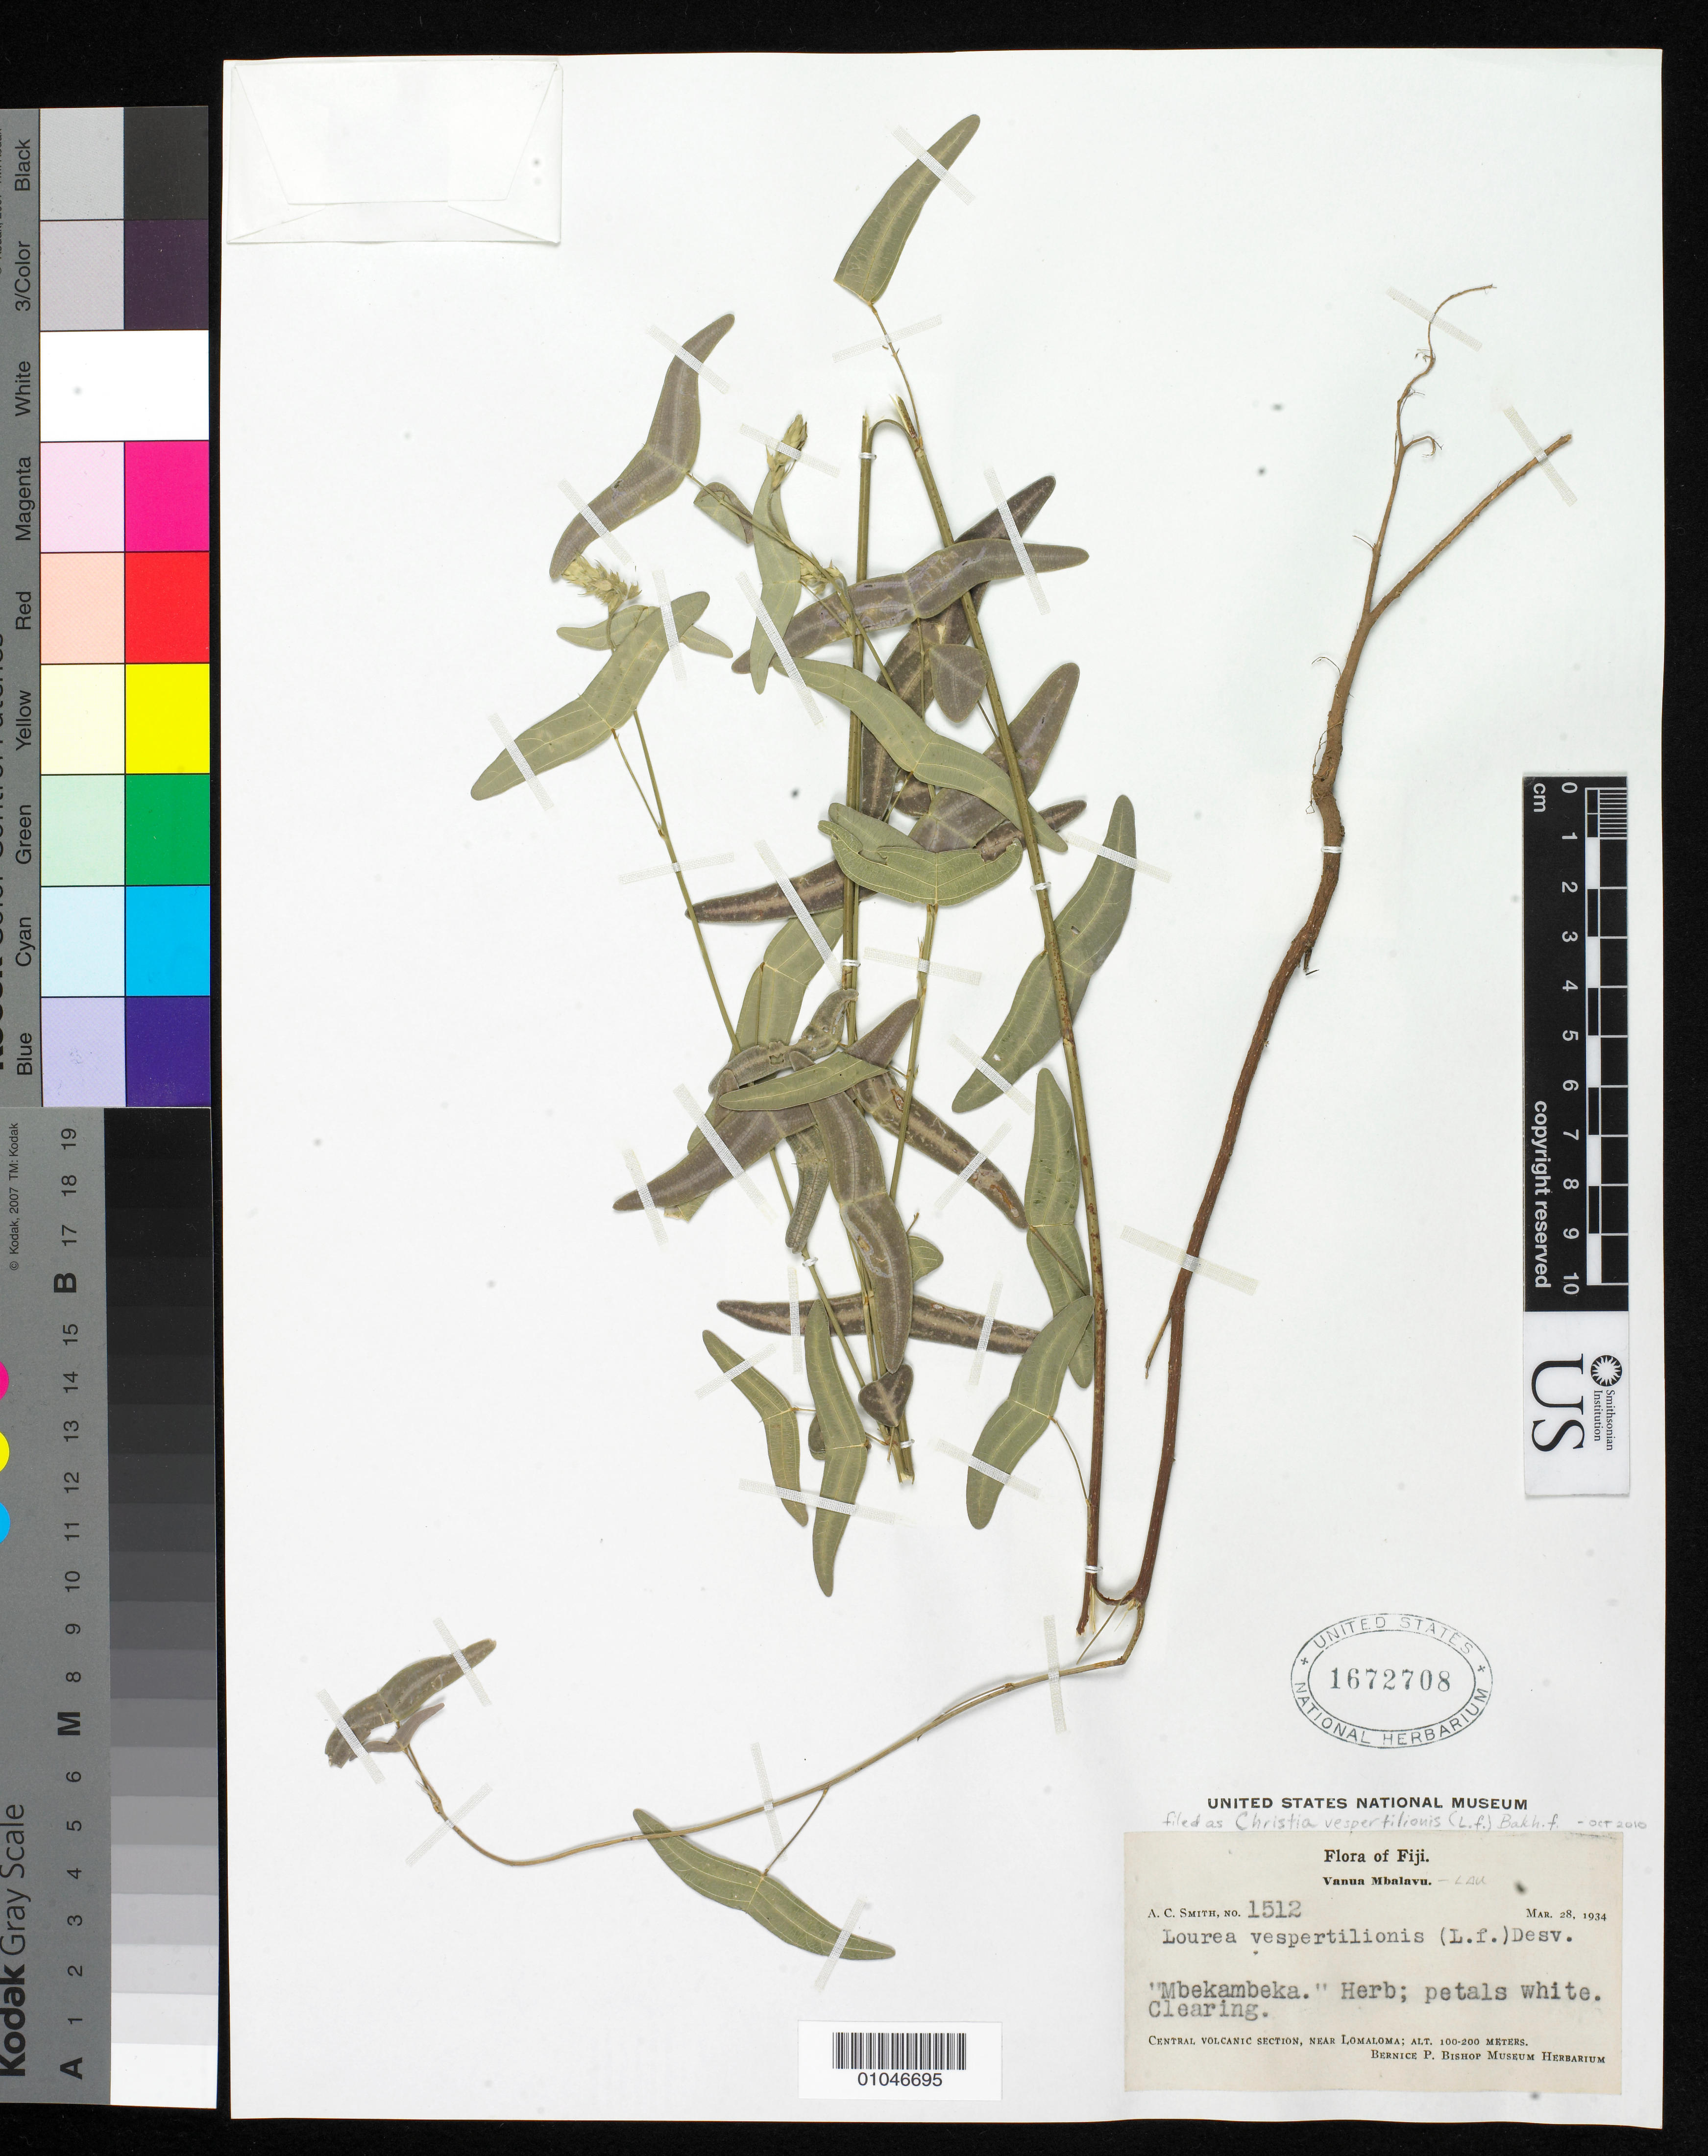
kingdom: Plantae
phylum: Tracheophyta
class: Magnoliopsida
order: Fabales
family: Fabaceae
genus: Lourea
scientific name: Lourea vespertilionis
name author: (L. f.) Desv.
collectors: A. C. Smith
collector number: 1512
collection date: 1934-03-28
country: Fiji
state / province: Eastern Division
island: Vanua Balavu (Mbalavu)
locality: Clearing, central volcanic section, near Lomaloma, Vanua Mbalavu, Fiji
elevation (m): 100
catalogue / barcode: US 1672708